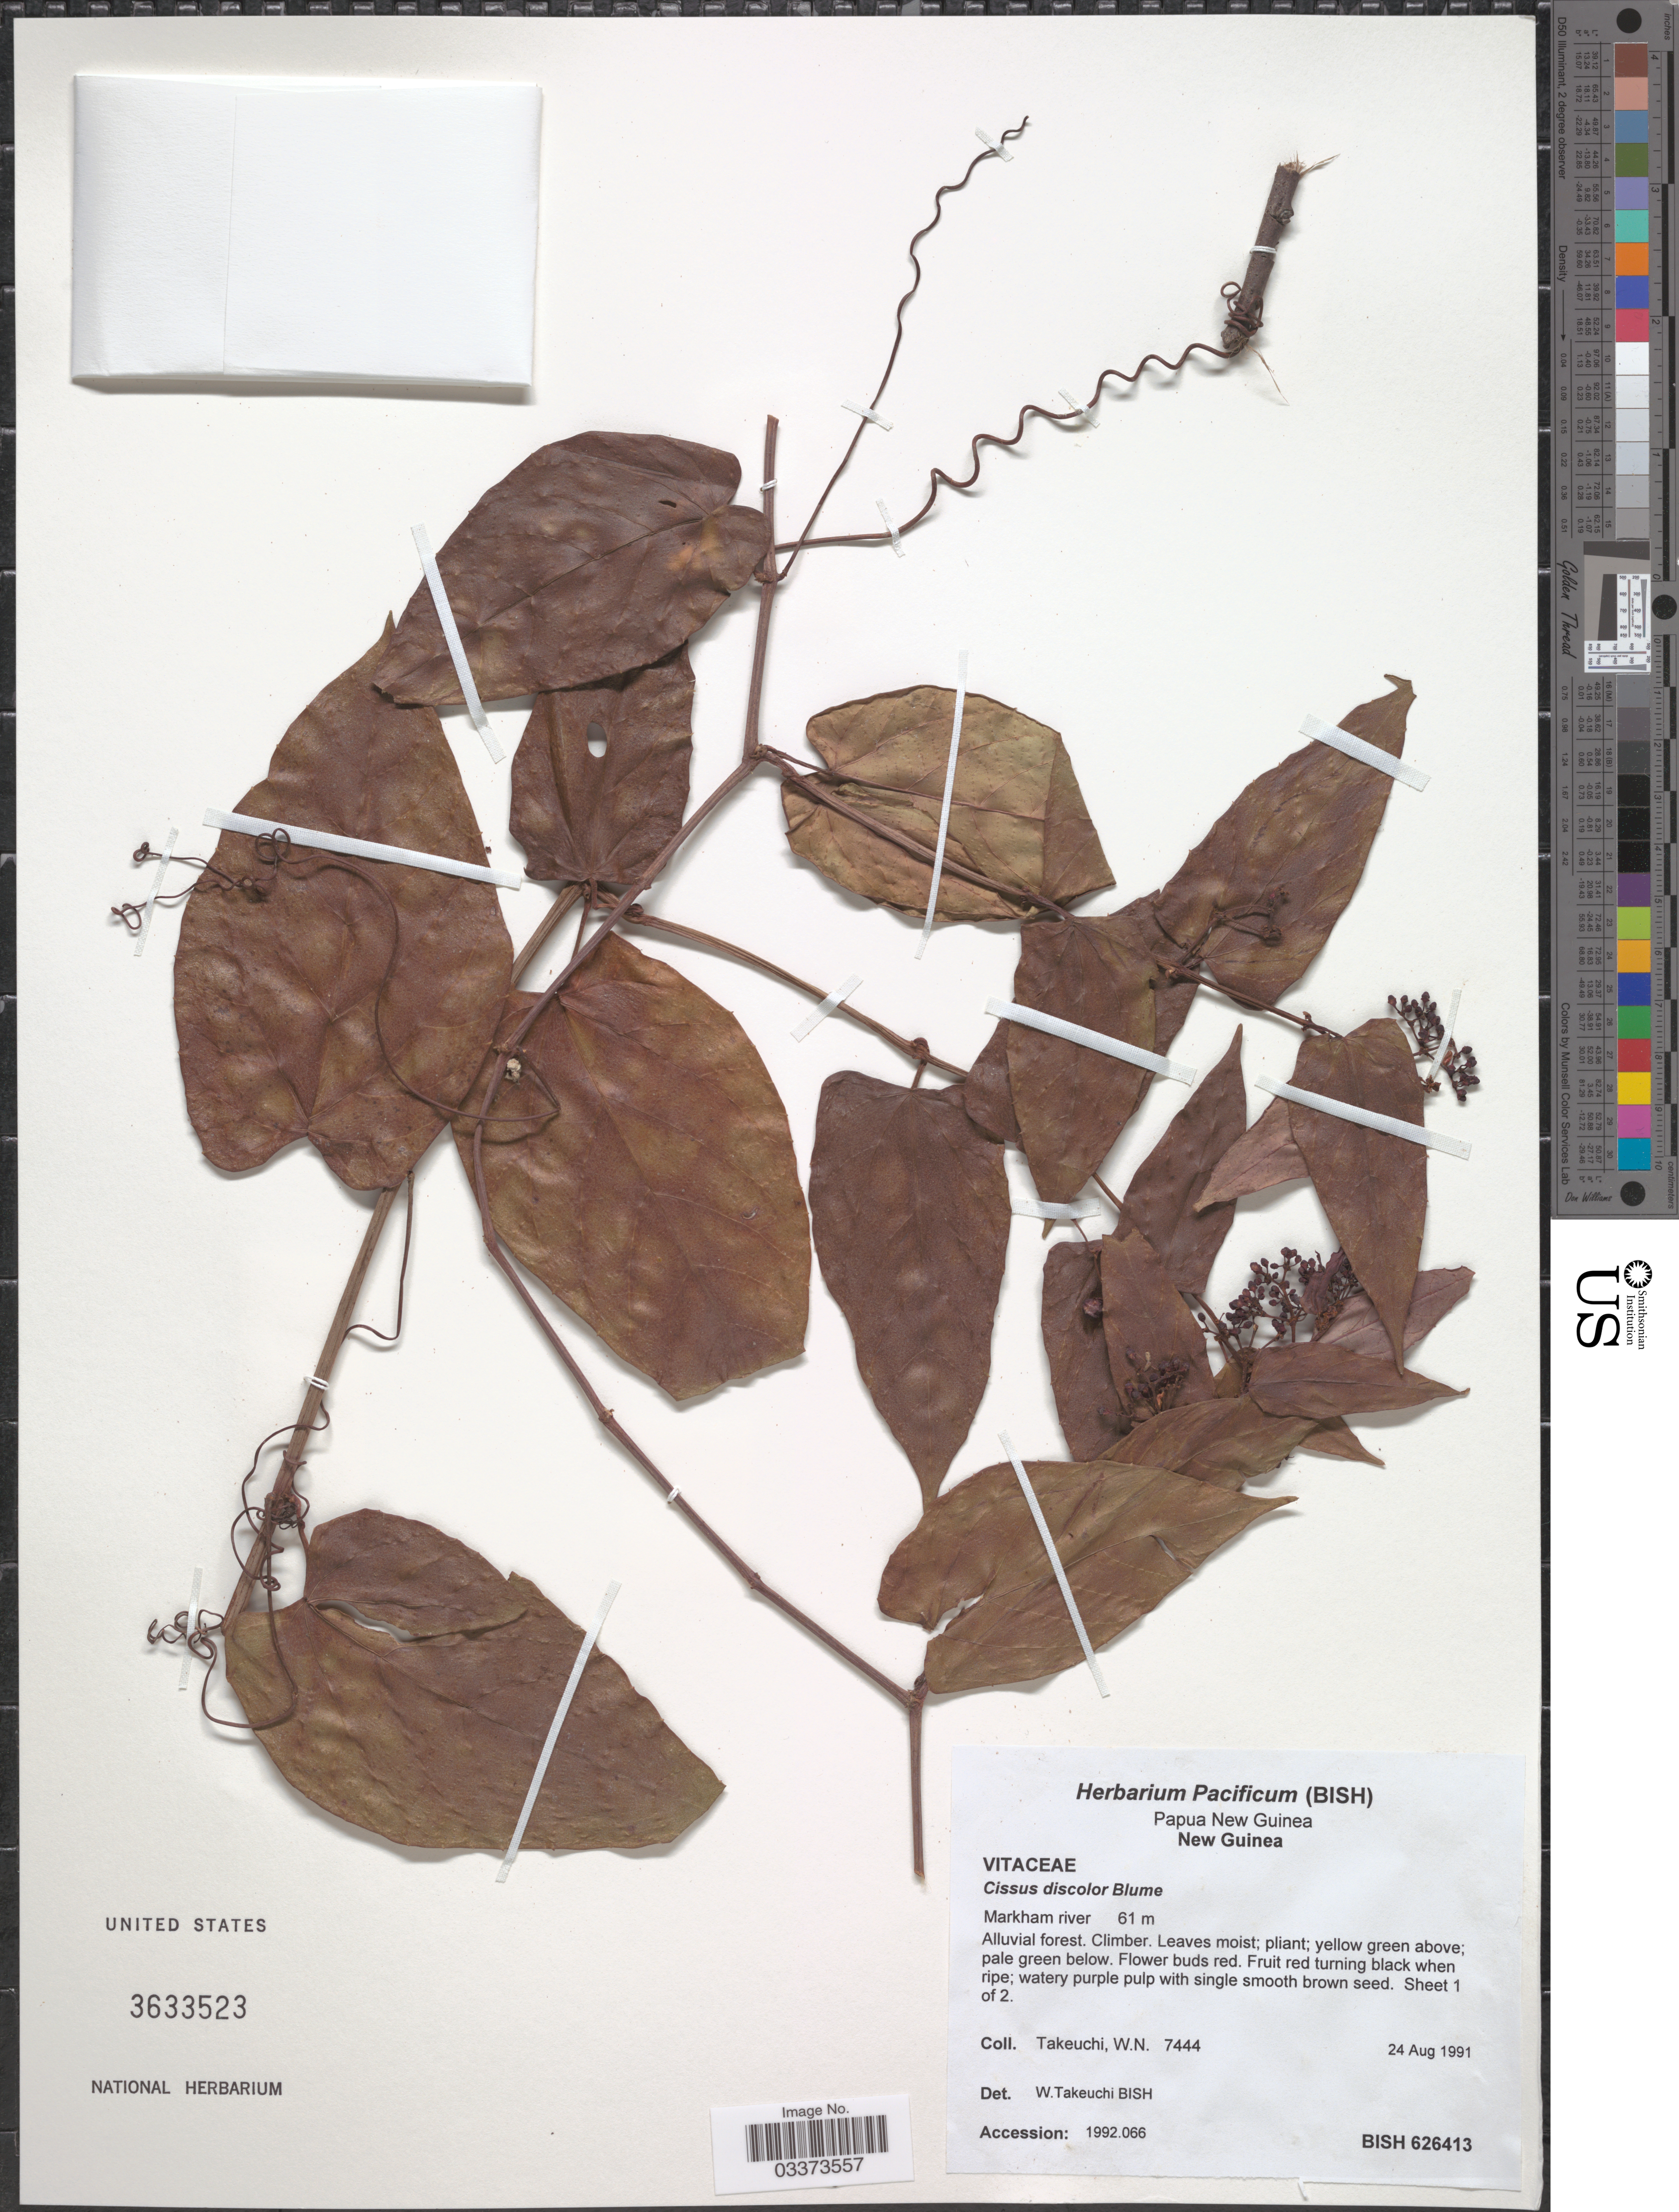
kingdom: Plantae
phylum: Tracheophyta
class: Magnoliopsida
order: Vitales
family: Vitaceae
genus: Cissus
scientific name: Cissus discolor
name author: Blume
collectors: W. N. Takeuchi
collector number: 7444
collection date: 1991-08-24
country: Papua New Guinea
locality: New Guinea. Markham river.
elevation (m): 61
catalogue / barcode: US 3633523